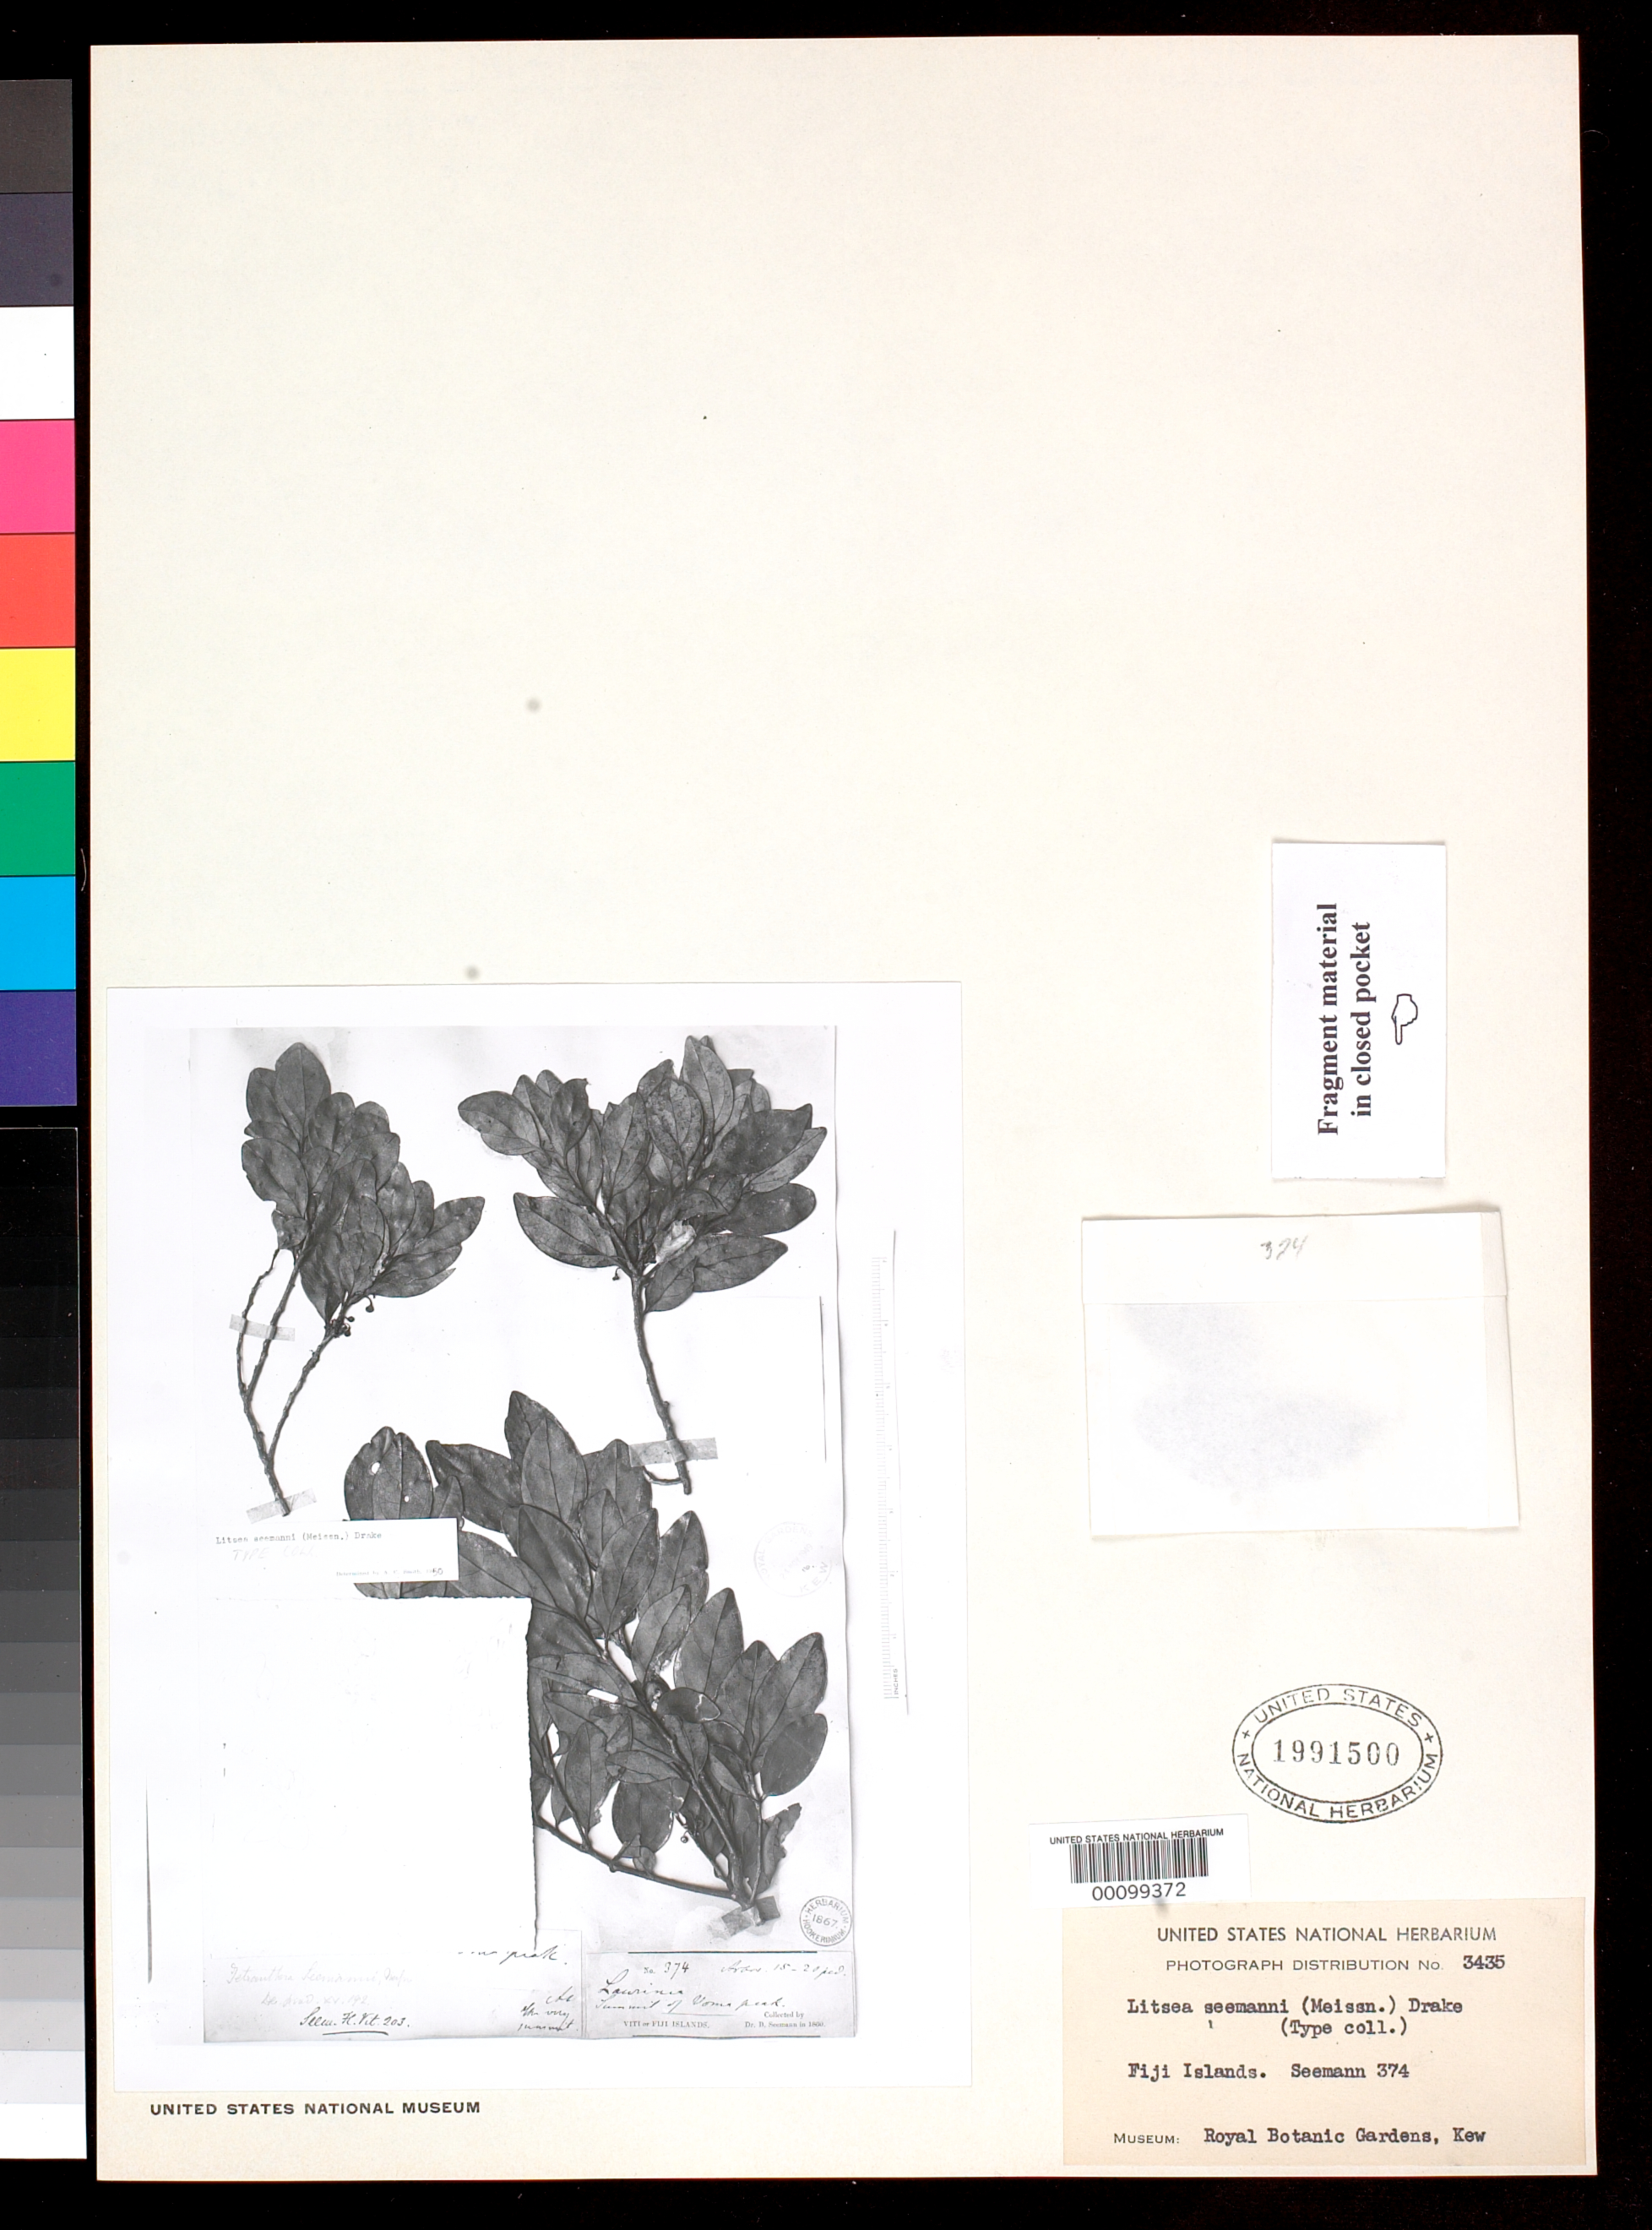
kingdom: Plantae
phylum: Tracheophyta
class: Magnoliopsida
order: Laurales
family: Lauraceae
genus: Tetranthera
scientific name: Tetranthera seemanni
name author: Meisn. in DC.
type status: Isotype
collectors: B. C. Seemann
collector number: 374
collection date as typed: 1860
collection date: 1860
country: Fiji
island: Viti Levu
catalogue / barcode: US 1991500